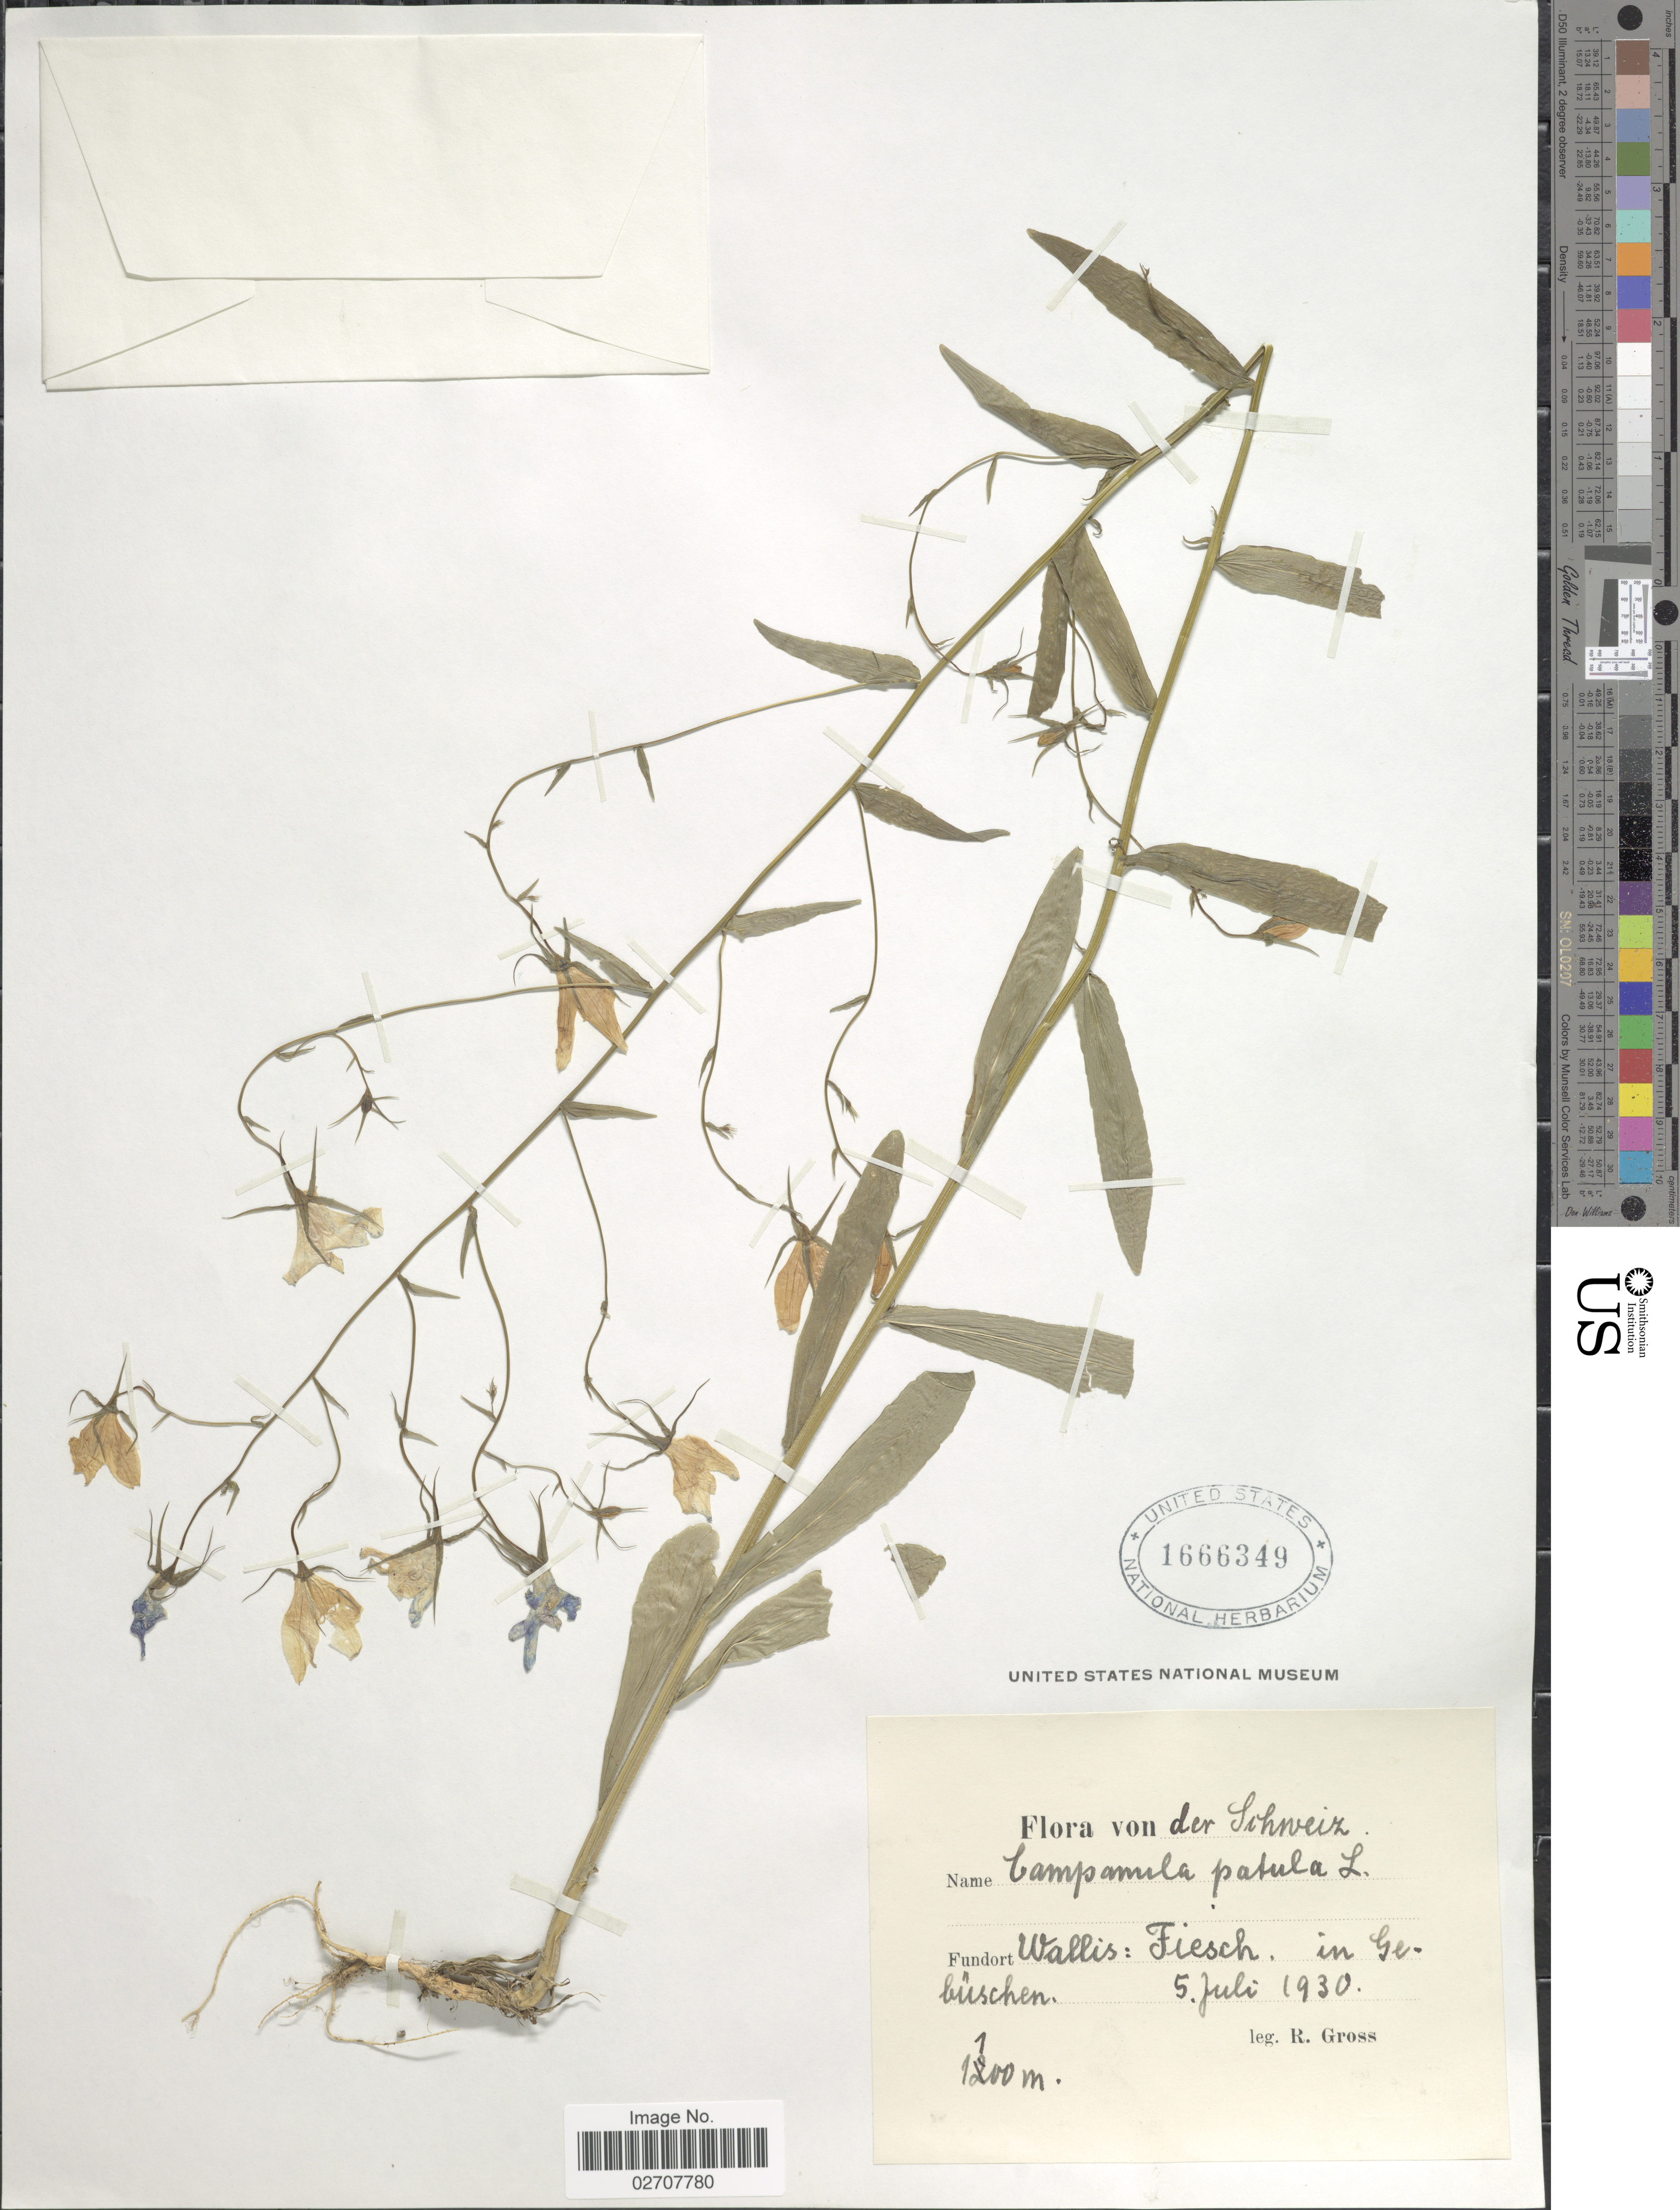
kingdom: Plantae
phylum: Tracheophyta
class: Magnoliopsida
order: Asterales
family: Campanulaceae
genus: Campanula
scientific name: Campanula patula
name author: L.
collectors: R. Gross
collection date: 1930-07-05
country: Switzerland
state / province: Valais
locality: Schweiz. Wallis: Fiesch. in Gebuschen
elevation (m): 1100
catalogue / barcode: US 1666349